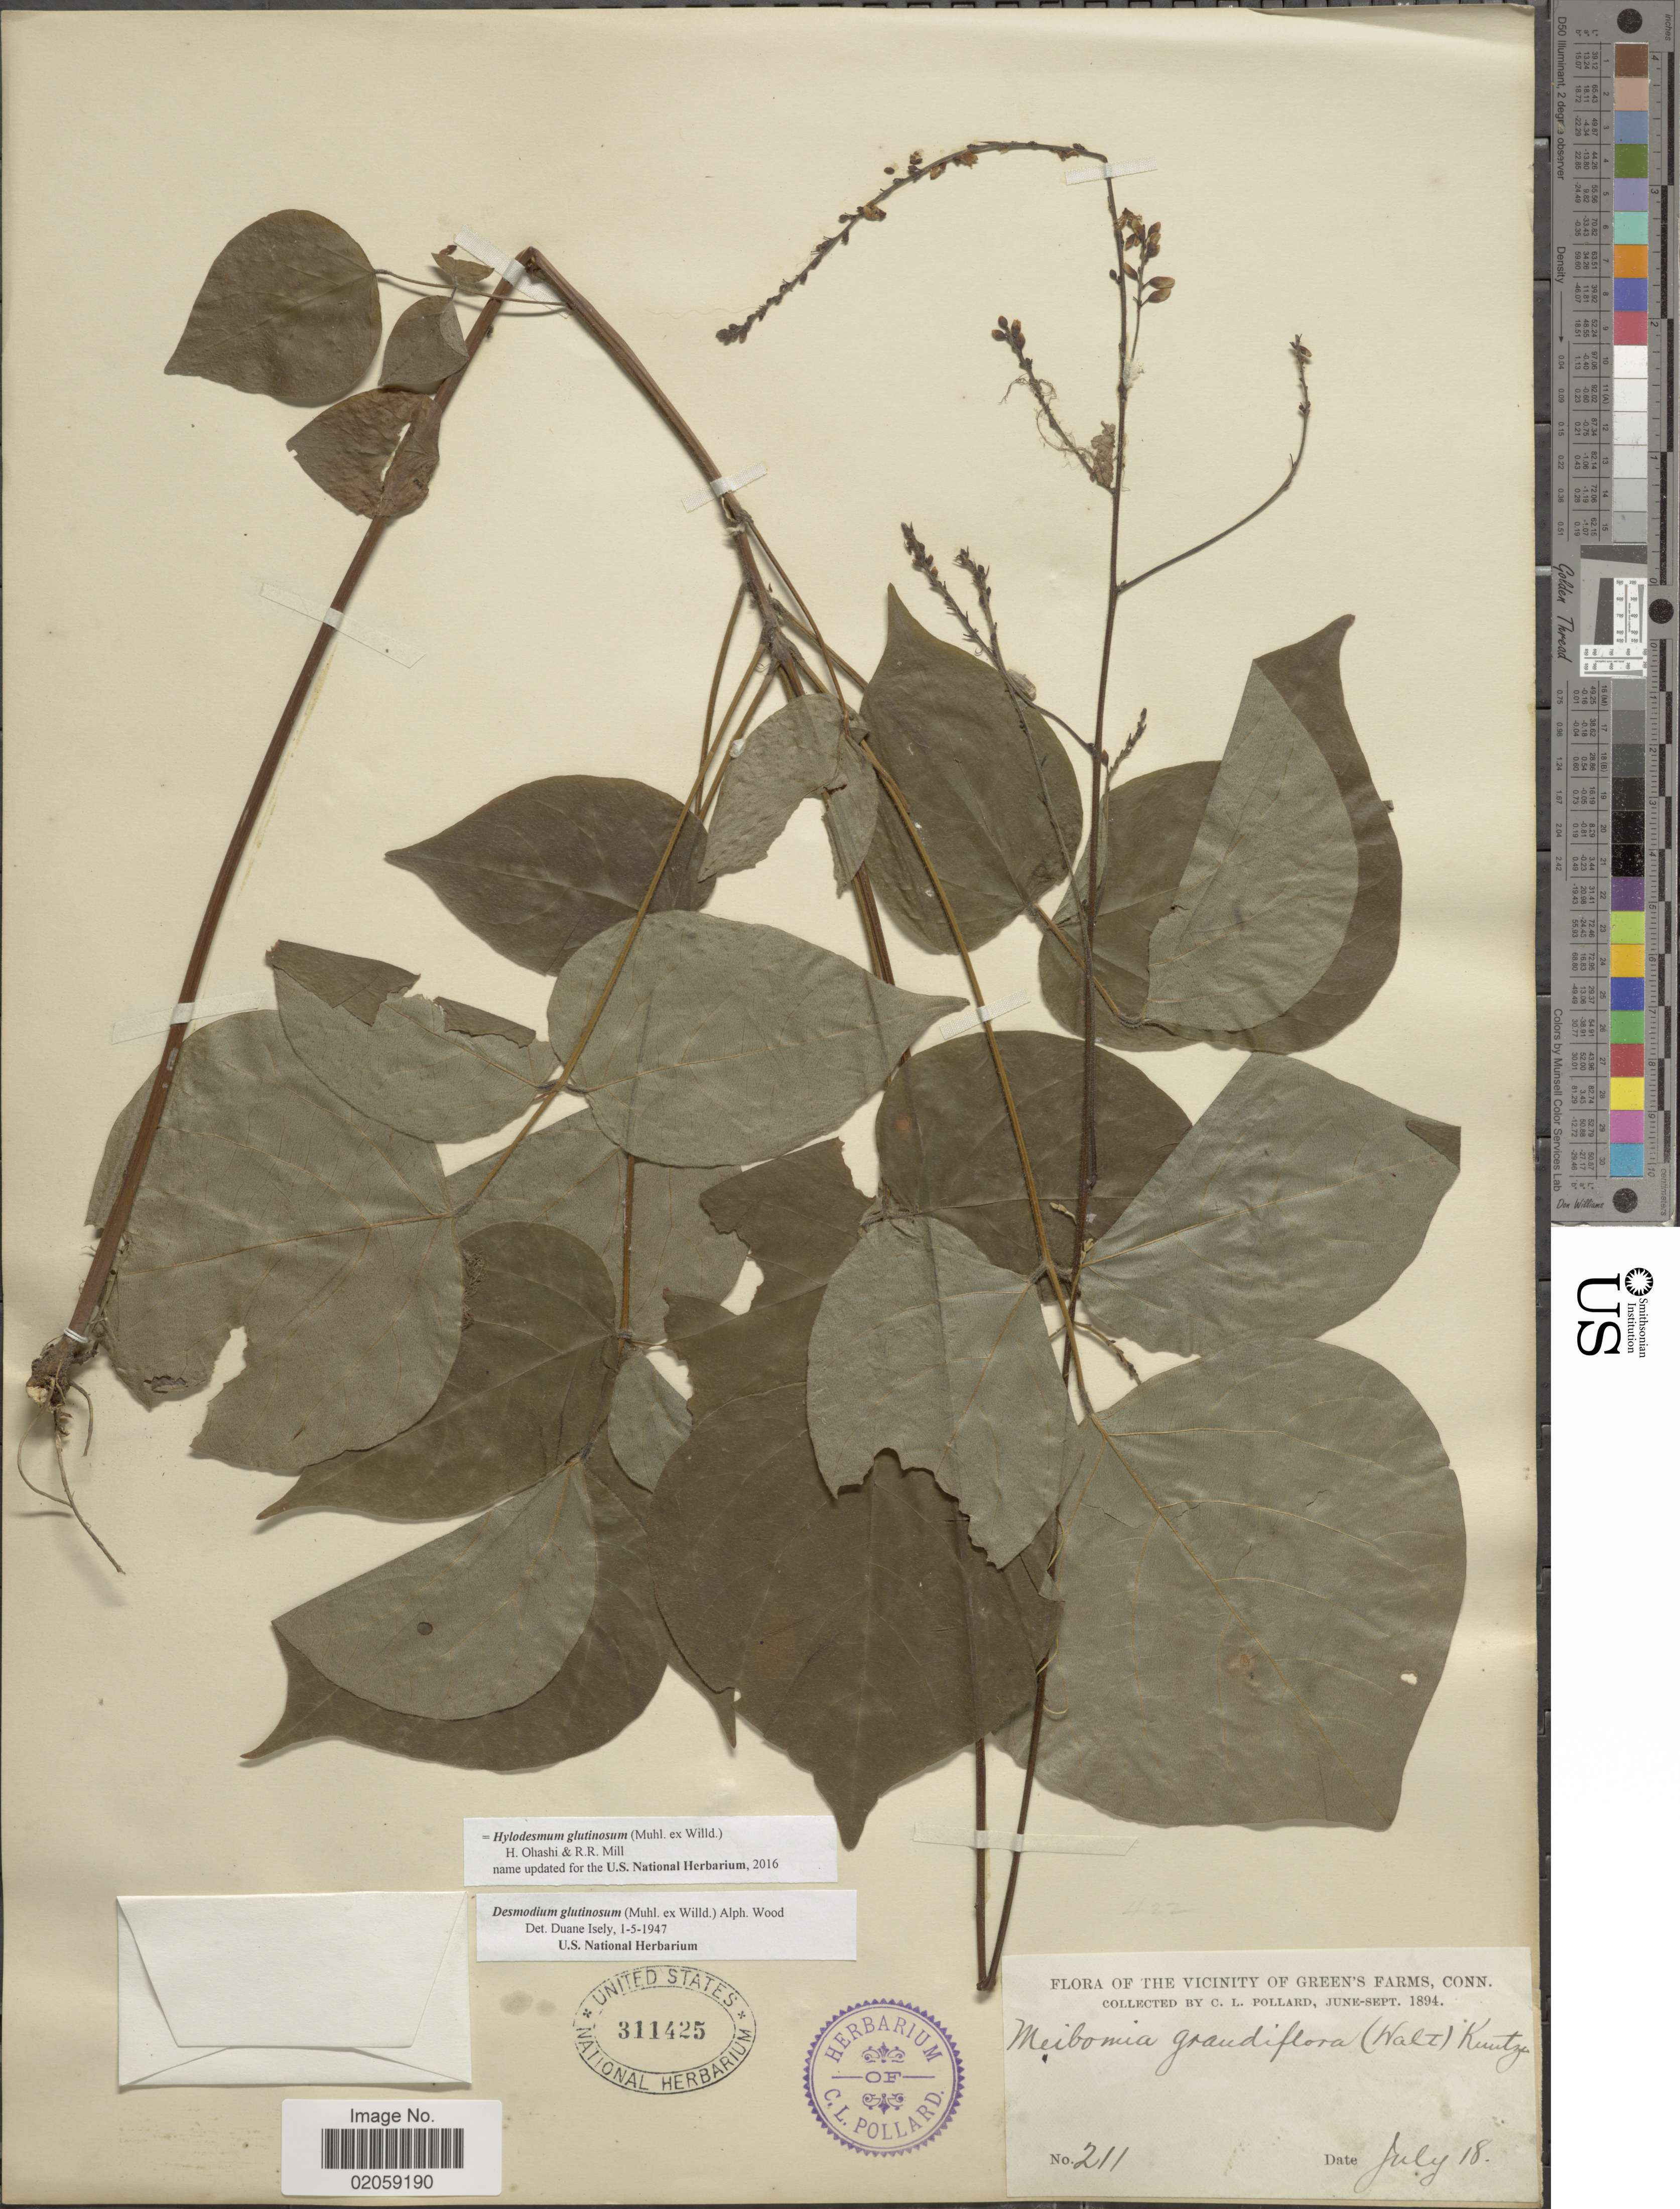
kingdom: Plantae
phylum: Tracheophyta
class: Magnoliopsida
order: Fabales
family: Fabaceae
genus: Hylodesmum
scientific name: Hylodesmum glutinosum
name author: (Muhl. ex Willd.) H. Ohashi & R.R. Mill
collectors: C. L. Pollard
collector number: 211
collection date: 1894-07-18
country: United States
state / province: Connecticut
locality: Vicinity of Green's Farms, Conn.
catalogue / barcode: US 311425